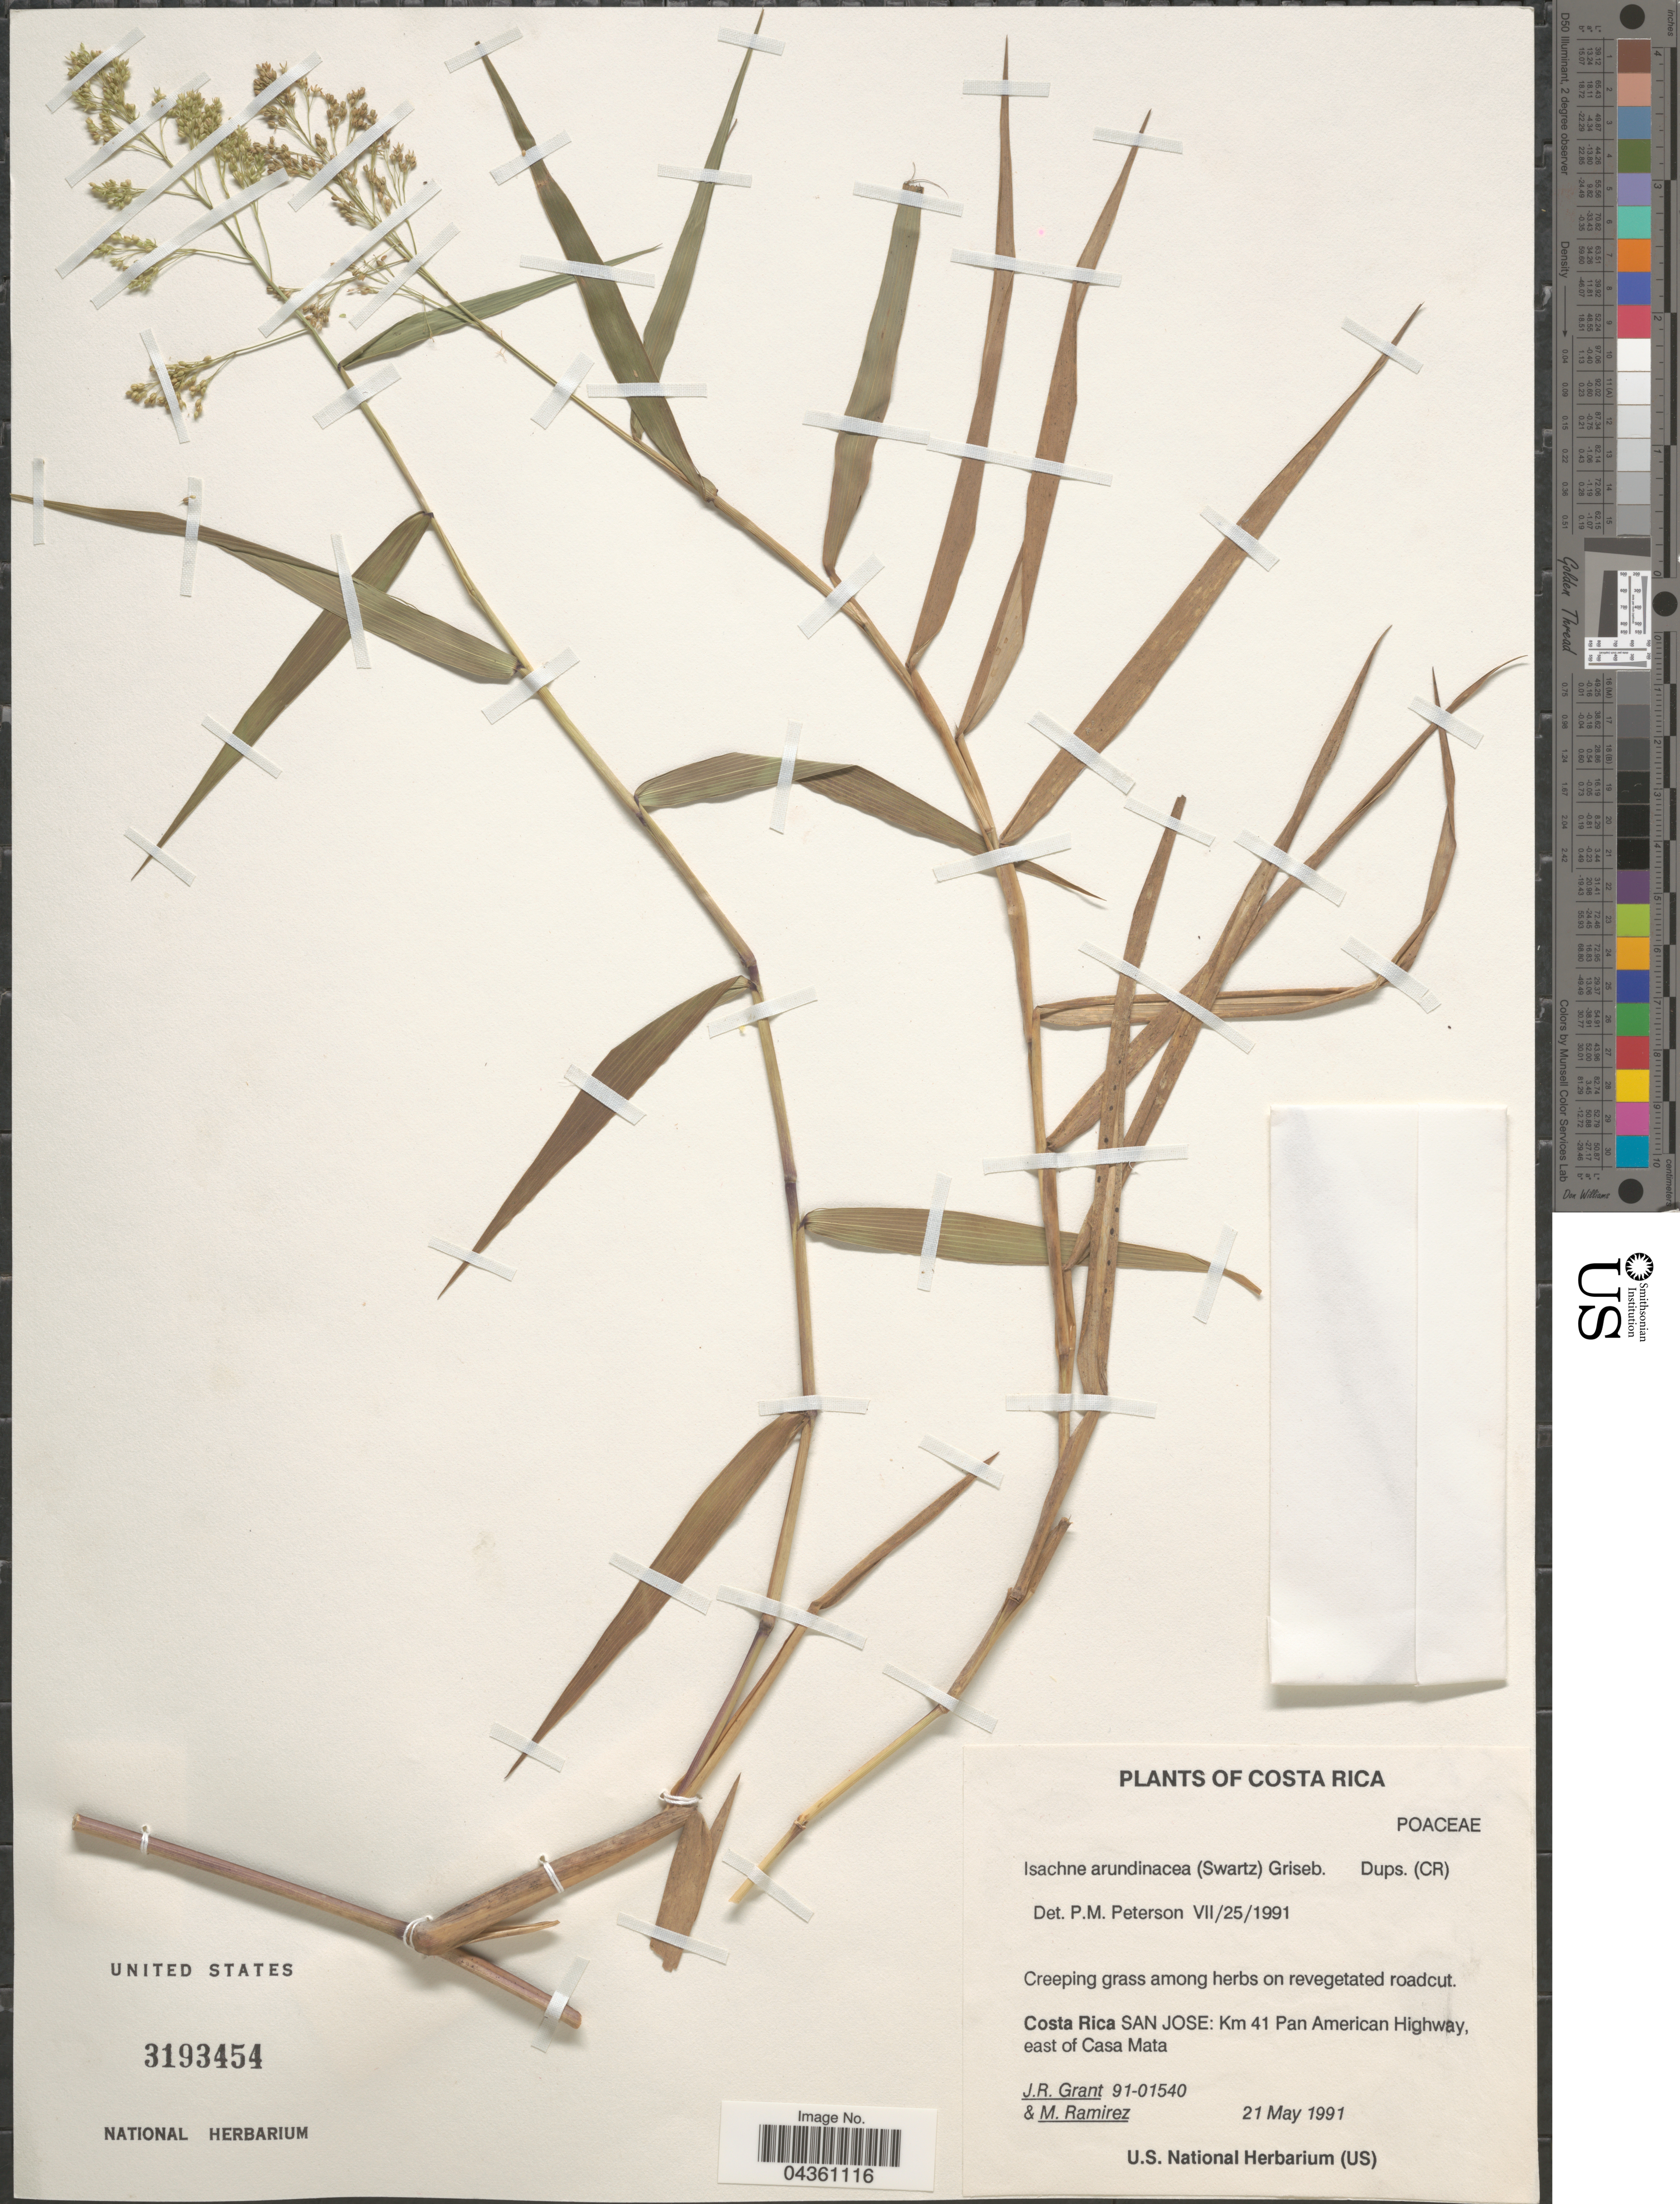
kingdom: Plantae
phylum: Tracheophyta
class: Liliopsida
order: Poales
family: Poaceae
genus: Isachne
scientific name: Isachne arundinacea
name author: (Sw.) Griseb.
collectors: J. Grant & M. Ramirez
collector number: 91-01540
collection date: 1991-05-21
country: Costa Rica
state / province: San José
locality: Km 41 Pan American Highway, east of Casa Mata.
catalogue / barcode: US 3193454